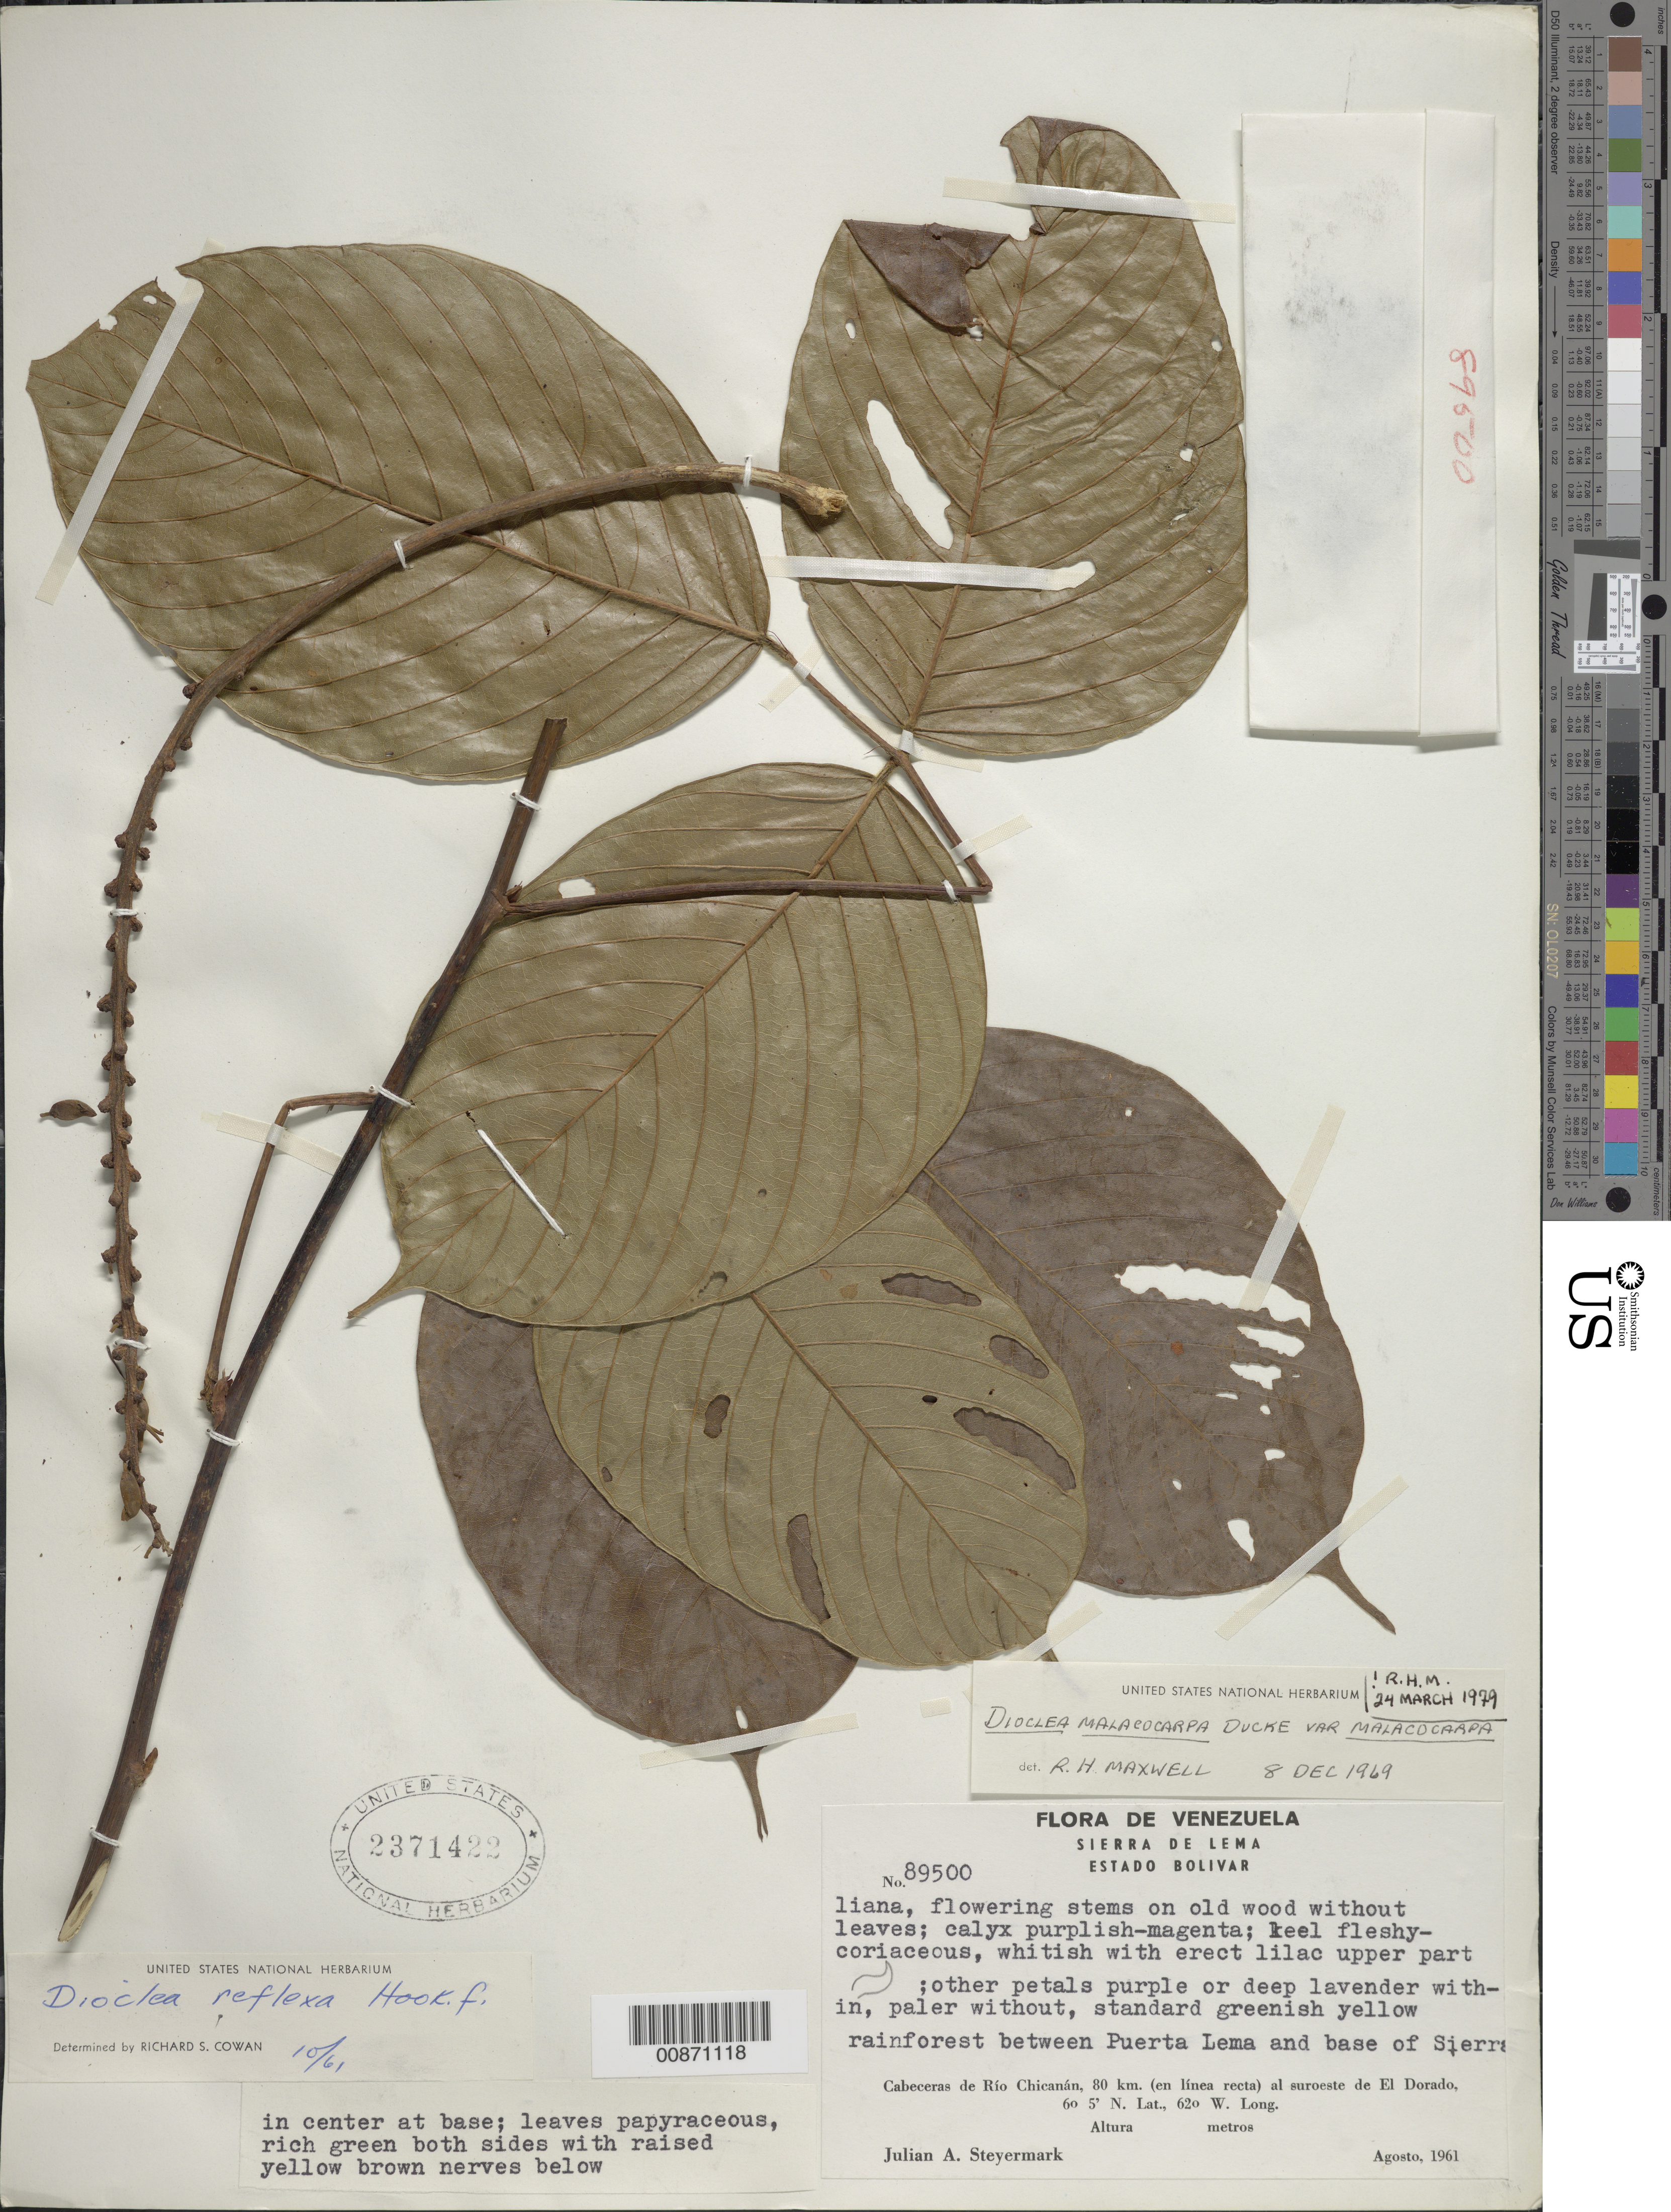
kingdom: Plantae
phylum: Tracheophyta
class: Magnoliopsida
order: Fabales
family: Fabaceae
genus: Macropsychanthus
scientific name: Macropsychanthus malacocarpus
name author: (Ducke) L.P. Queiroz & Snak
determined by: Strong, Mark T., (BOT), Smithsonian Institution - National Museum of Natural History (UNITED STATES)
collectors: J. Steyermark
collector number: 89500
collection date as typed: Aug-61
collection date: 1961-08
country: Venezuela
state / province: Bolívar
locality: Sierra de Lema, Cabaceras de Río Chicanan, 80 km in straight line to SW of El Dorado, between Río Chicanan and Río Ayaiche, between Puerta Lema and base of Sierra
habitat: Rain forest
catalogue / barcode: US 2371422